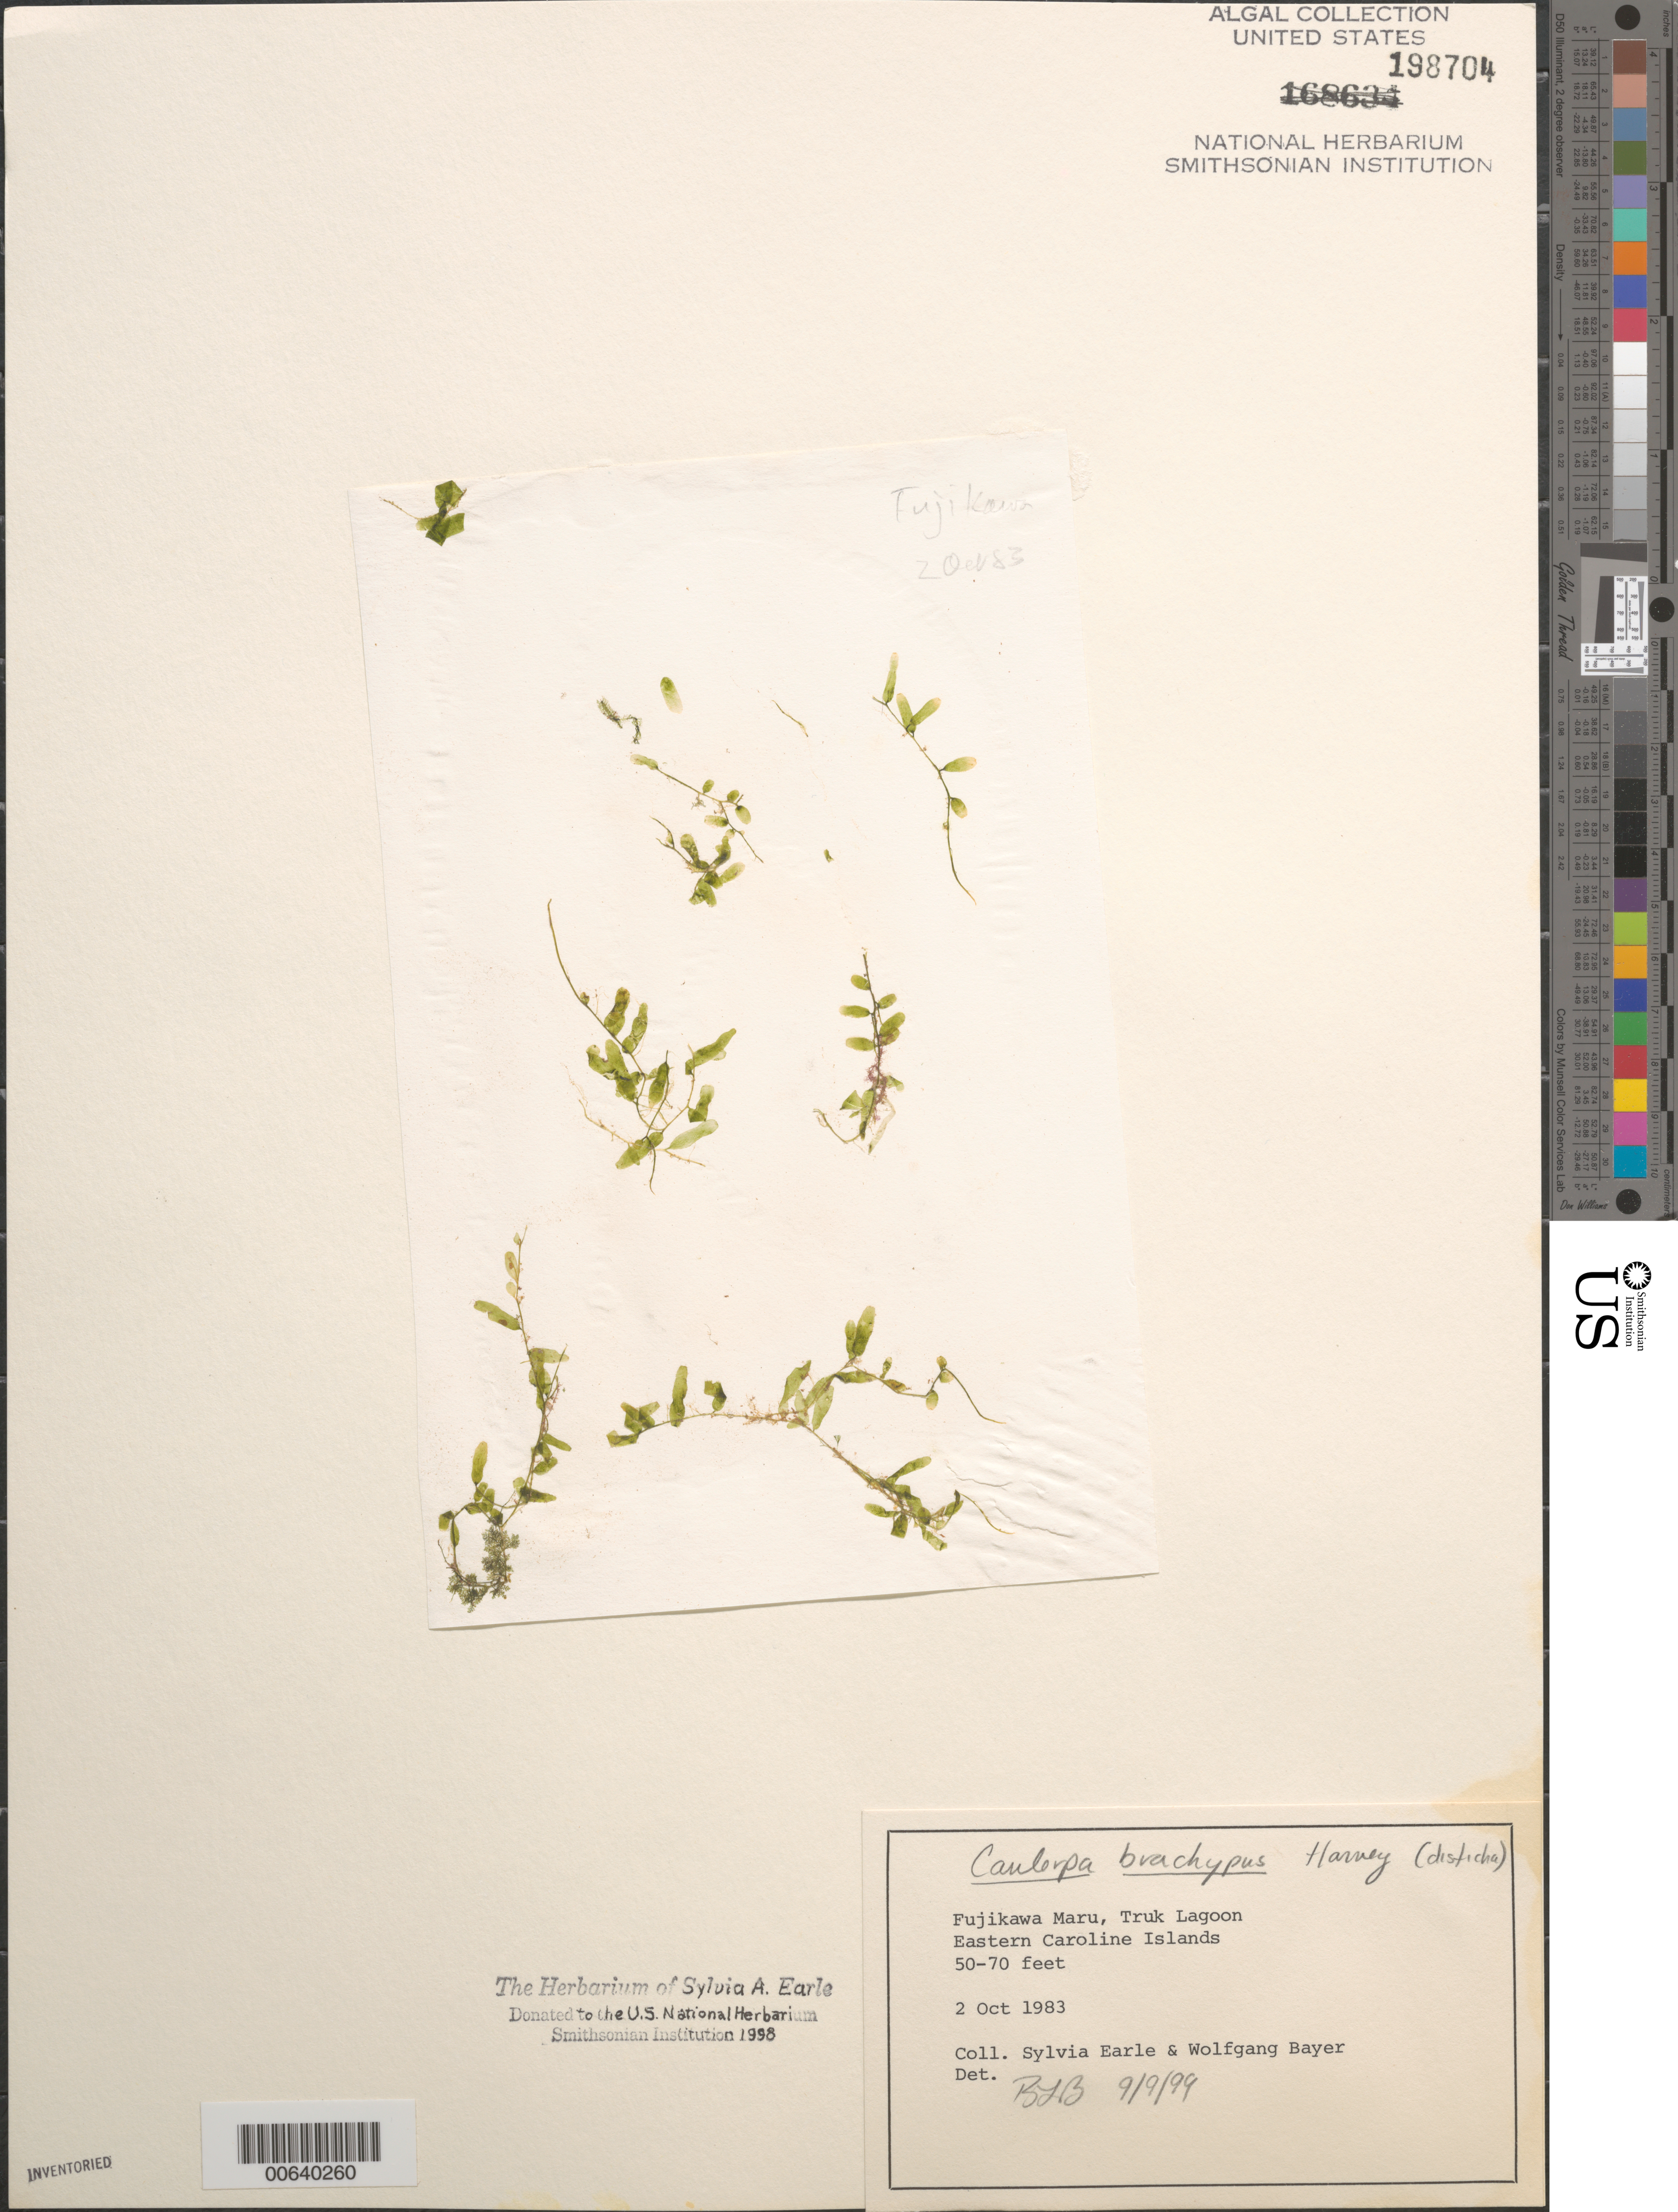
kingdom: Plantae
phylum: Chlorophyta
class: Ulvophyceae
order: Bryopsidales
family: Caulerpaceae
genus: Caulerpa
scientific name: Caulerpa brachypus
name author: Harv.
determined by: Brooks, B. L., (BOT), Smithsonian Institution - National Museum of Natural History (UNITED STATES)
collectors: S. A. Earle & W. Bayer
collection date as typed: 02 Oct 1983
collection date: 1983-10-02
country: Micronesia, Federated States of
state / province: Truk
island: Truk (Chuuk) Is.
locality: Fujikawa Maru, Chuuk Lagoon [Truk Lagoon]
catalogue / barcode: US 198704